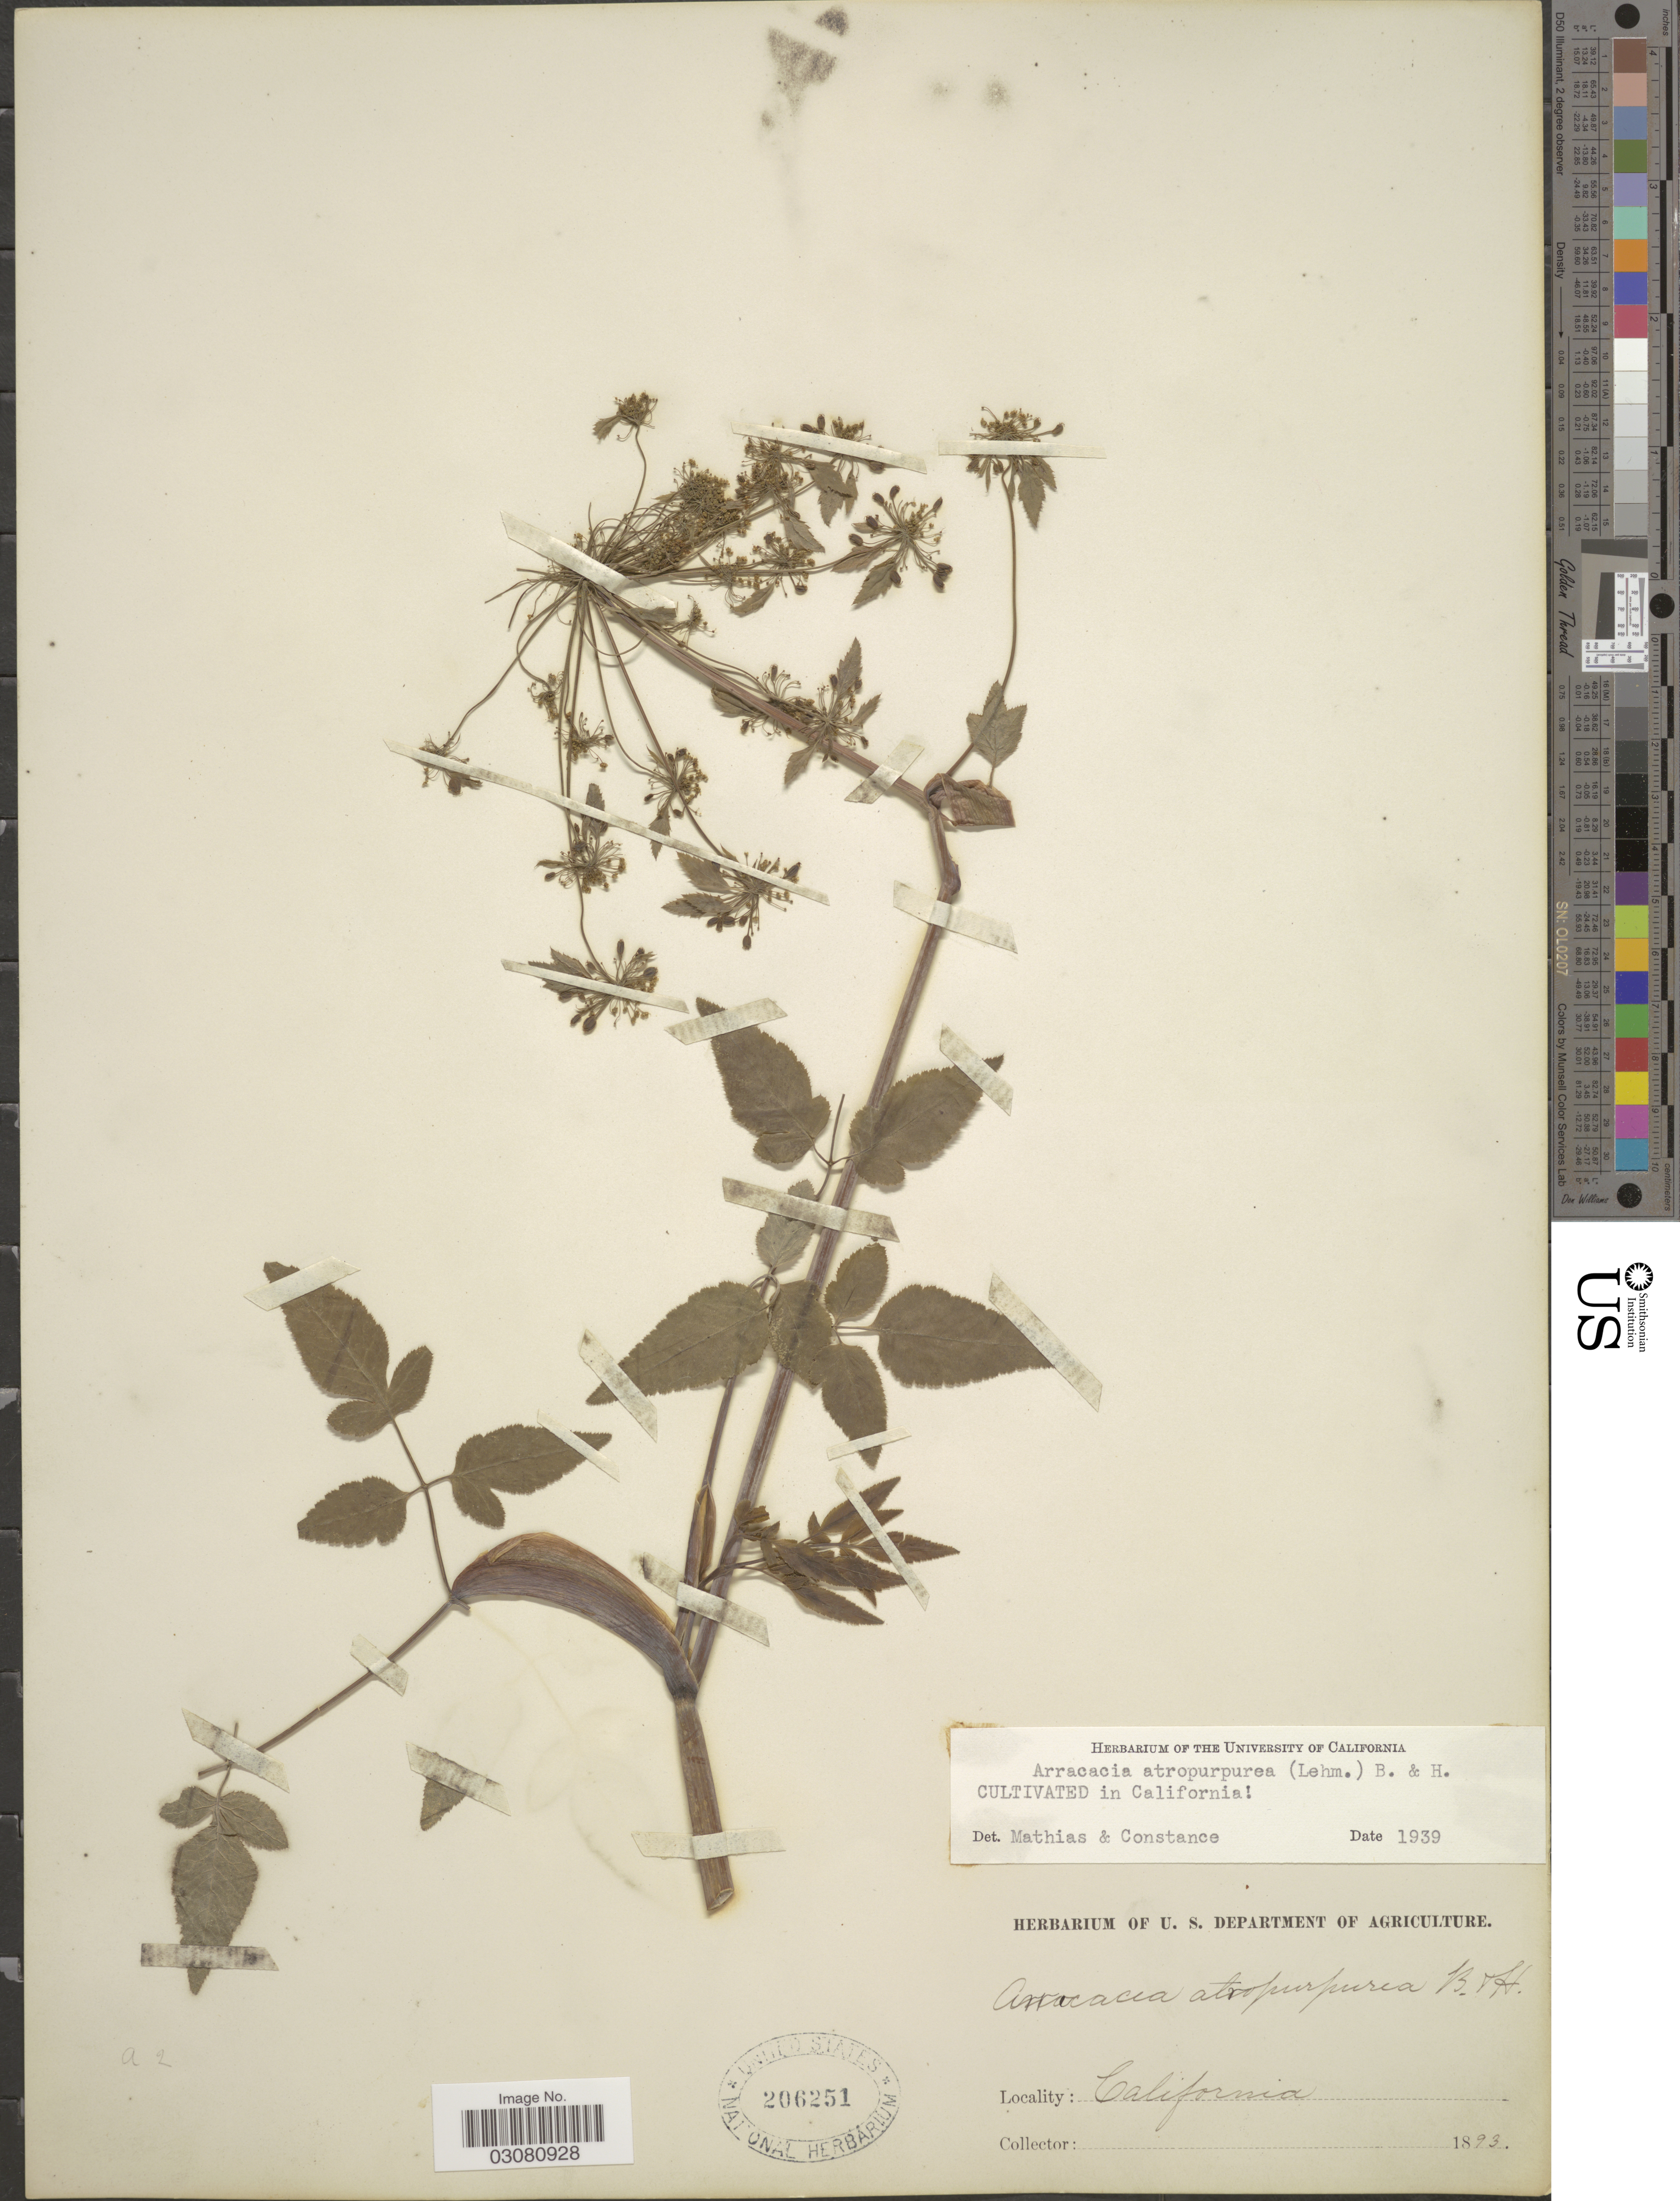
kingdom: Plantae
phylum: Tracheophyta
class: Magnoliopsida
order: Apiales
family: Apiaceae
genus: Arracacia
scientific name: Arracacia atropurpurea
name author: (Lehm.) Benth. & Hook. f. ex Hemsl.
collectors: ex herb. U. S. Department of Agriculture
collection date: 1893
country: United States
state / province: California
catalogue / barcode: US 206251